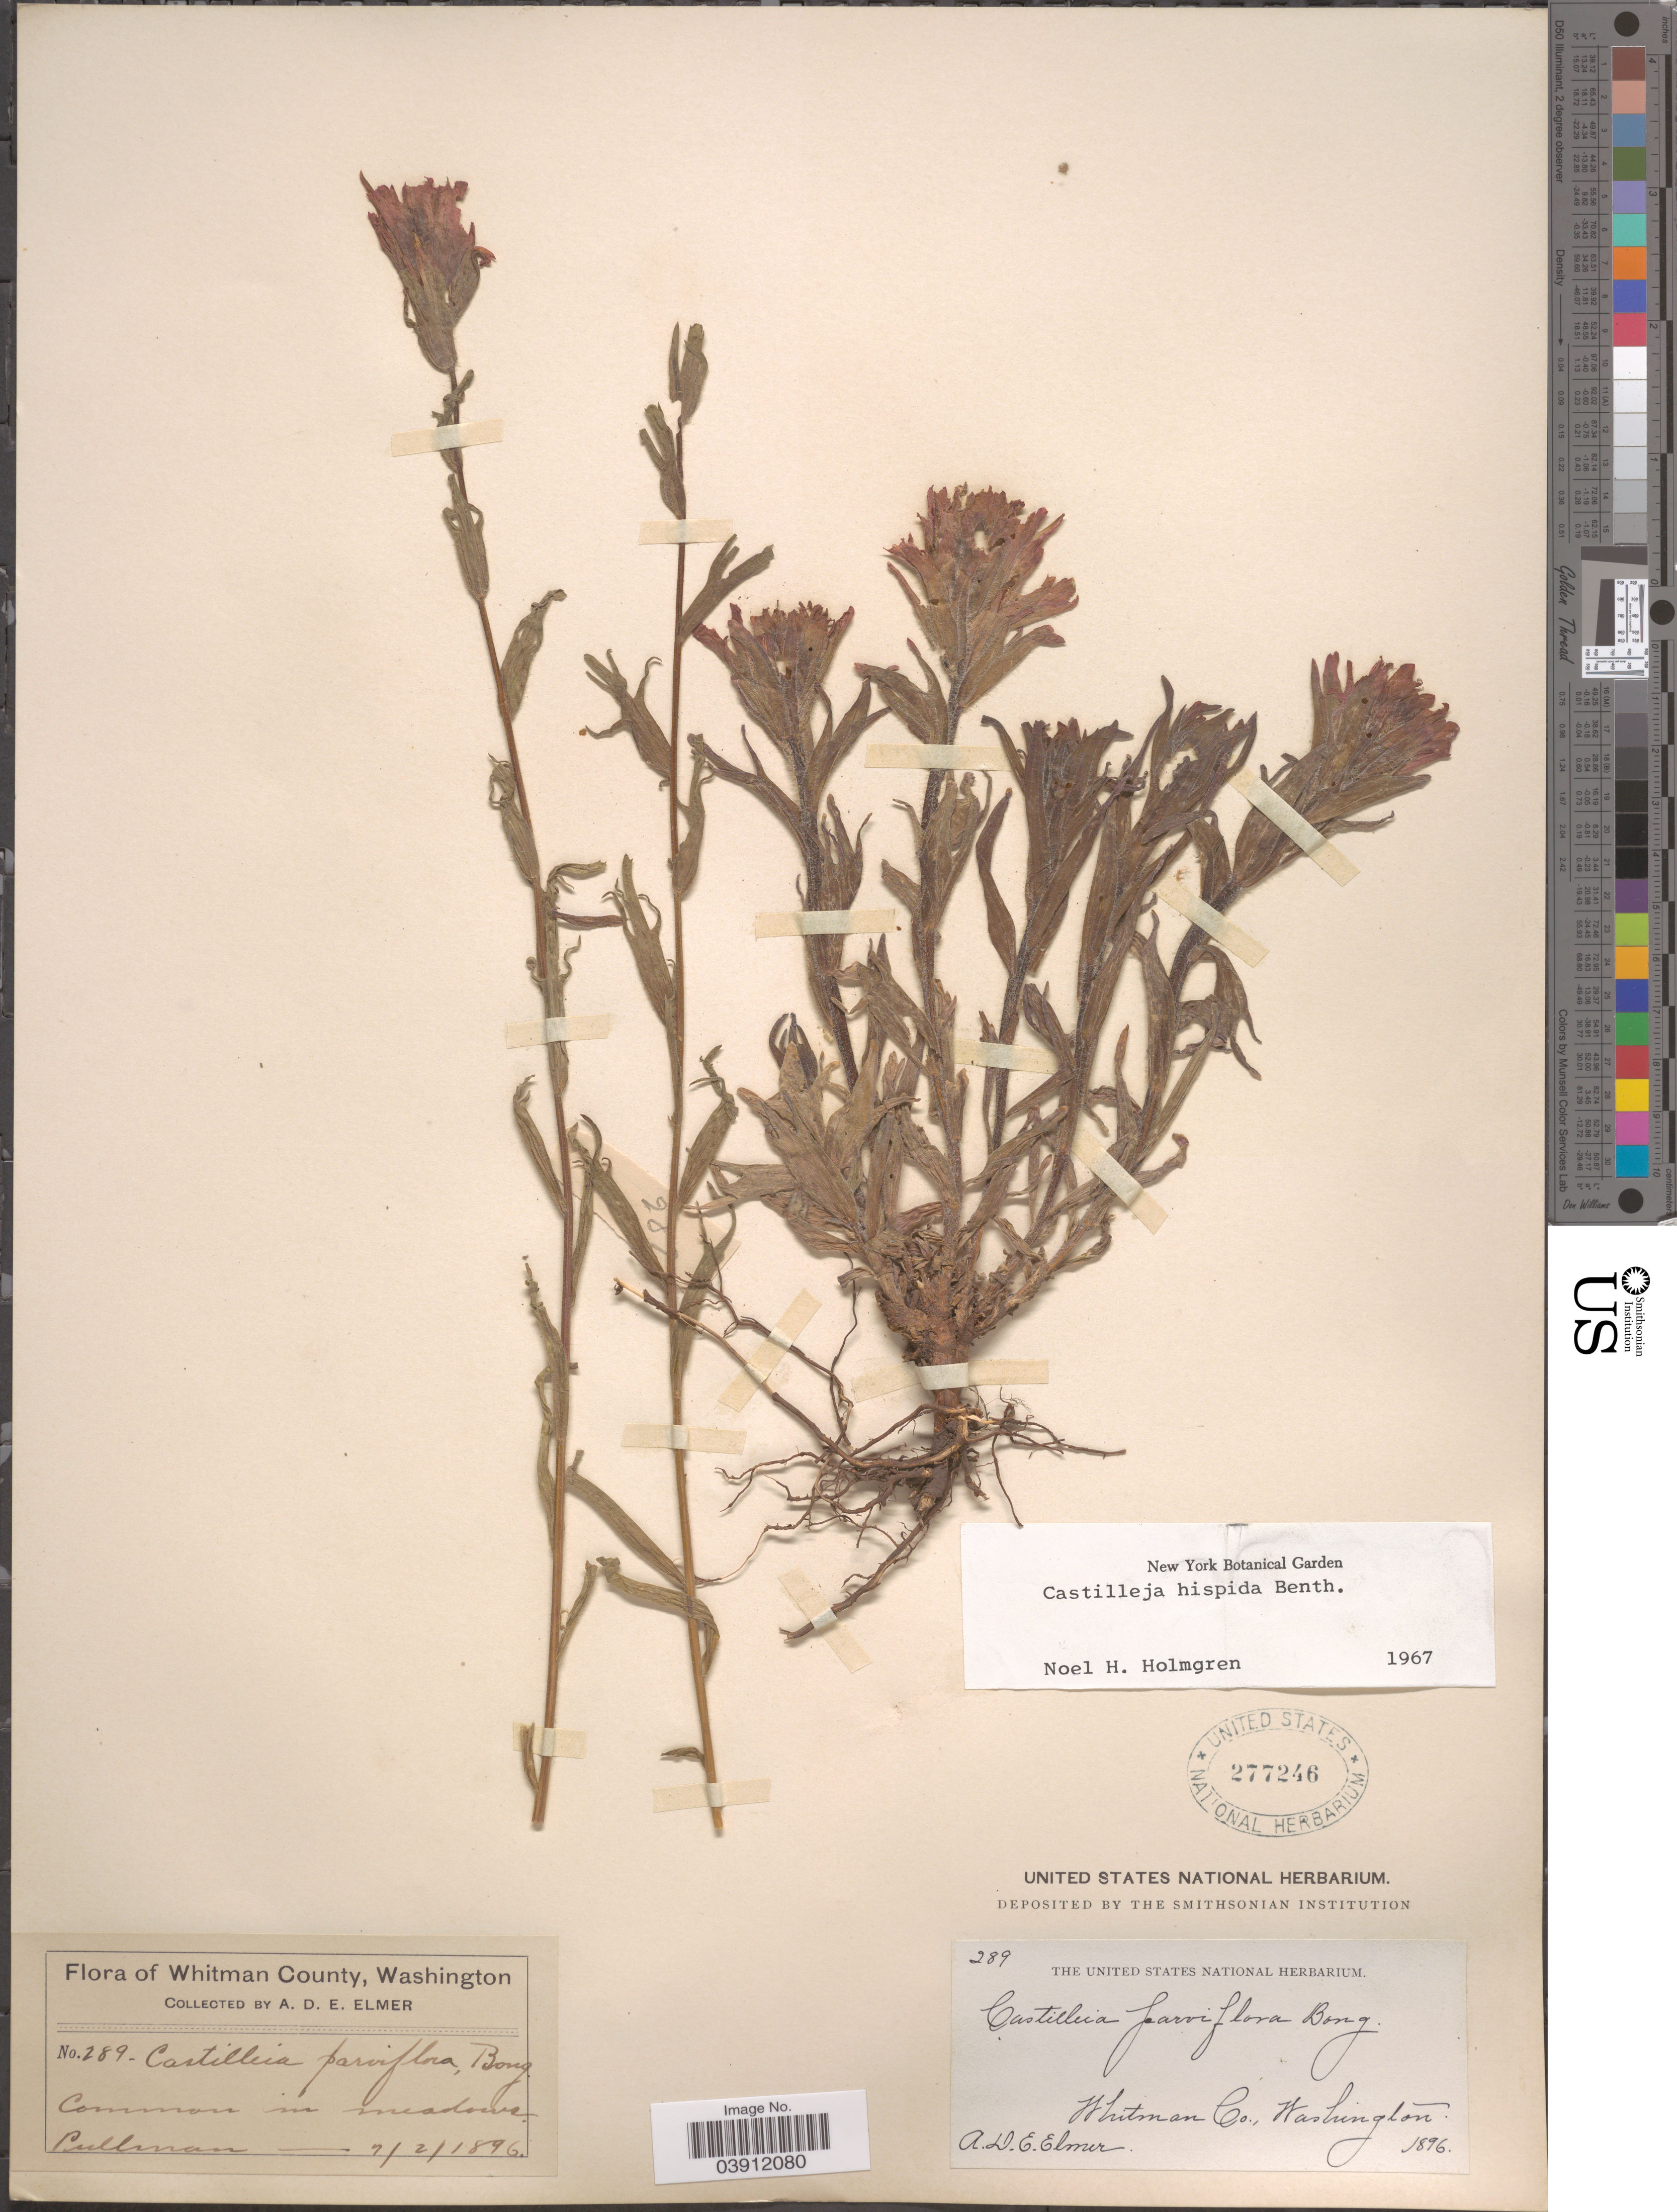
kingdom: Plantae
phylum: Tracheophyta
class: Magnoliopsida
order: Lamiales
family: Orobanchaceae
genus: Castilleja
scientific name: Castilleja hispida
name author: Benth. ex Hook.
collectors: A. D. E. Elmer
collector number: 289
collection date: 1896-07-02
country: United States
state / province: Washington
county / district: Whitman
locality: Whitman County. Pullman.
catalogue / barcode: US 277246